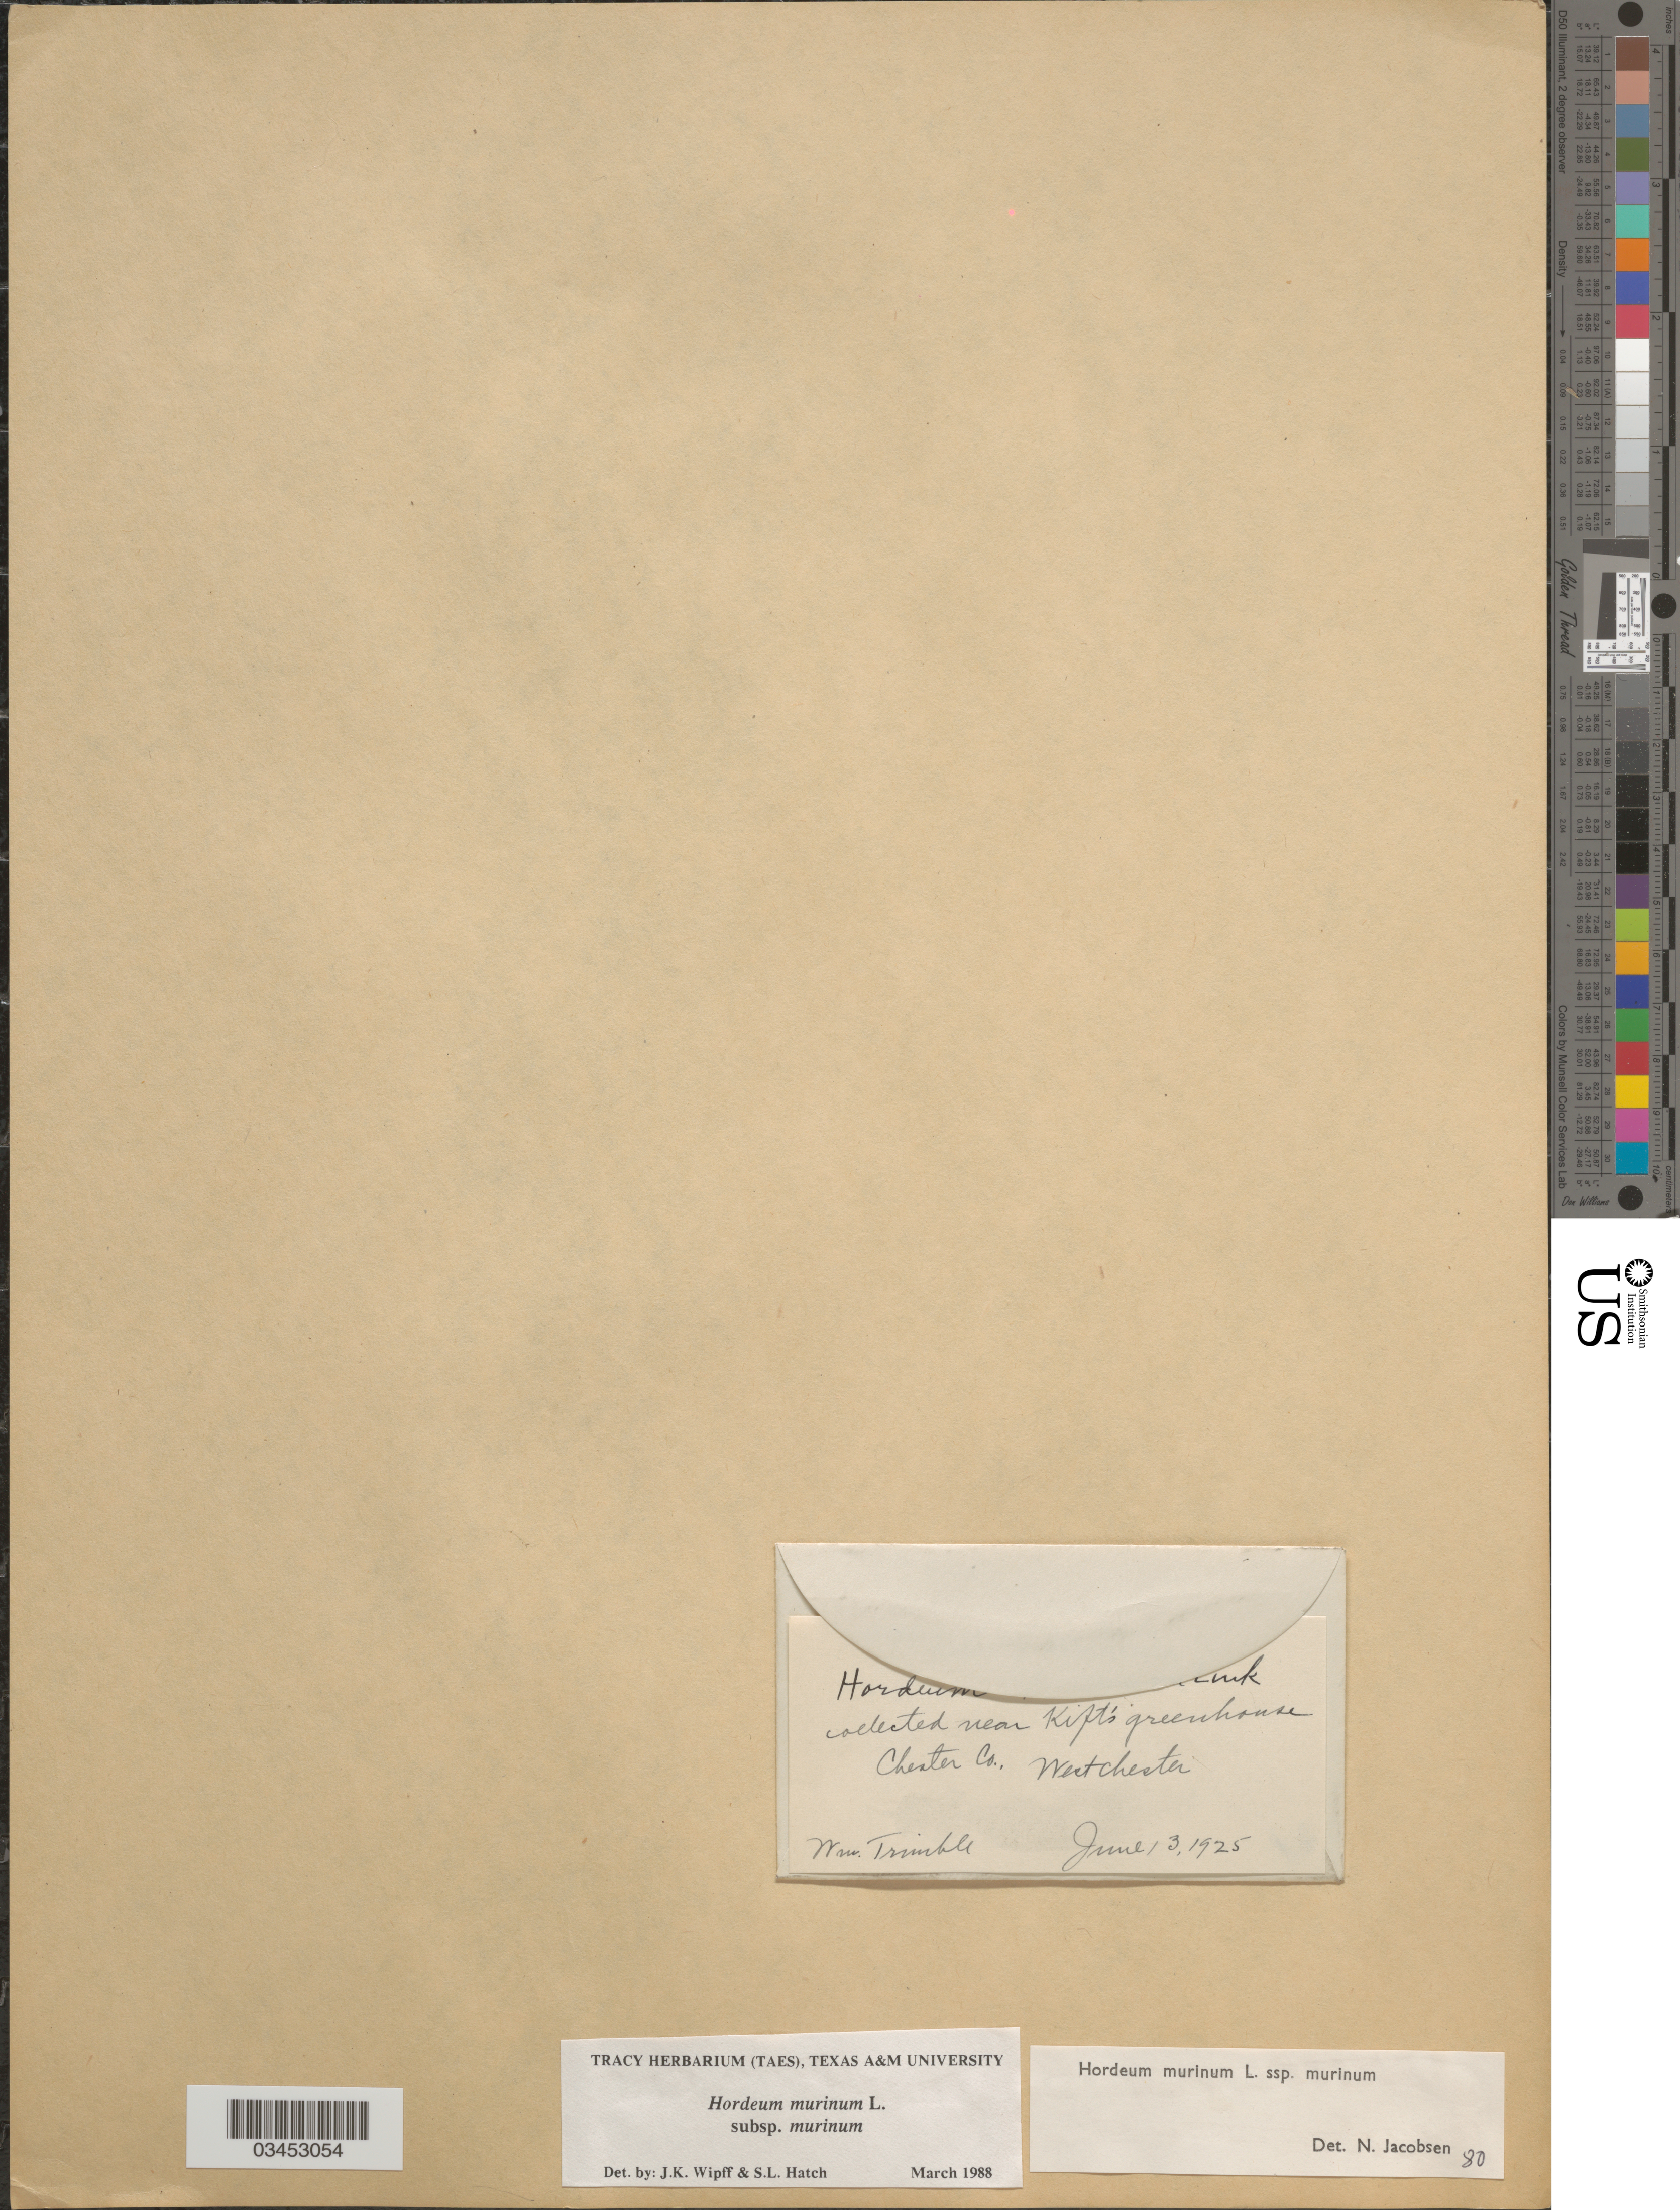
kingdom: Plantae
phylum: Tracheophyta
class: Liliopsida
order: Poales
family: Poaceae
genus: Hordeum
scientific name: Hordeum murinum subsp. murinum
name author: L.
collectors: W. Trimble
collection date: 1925-06-13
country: United States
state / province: Pennsylvania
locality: Near Kift's Greenhouse. Chester Co. Westchester.